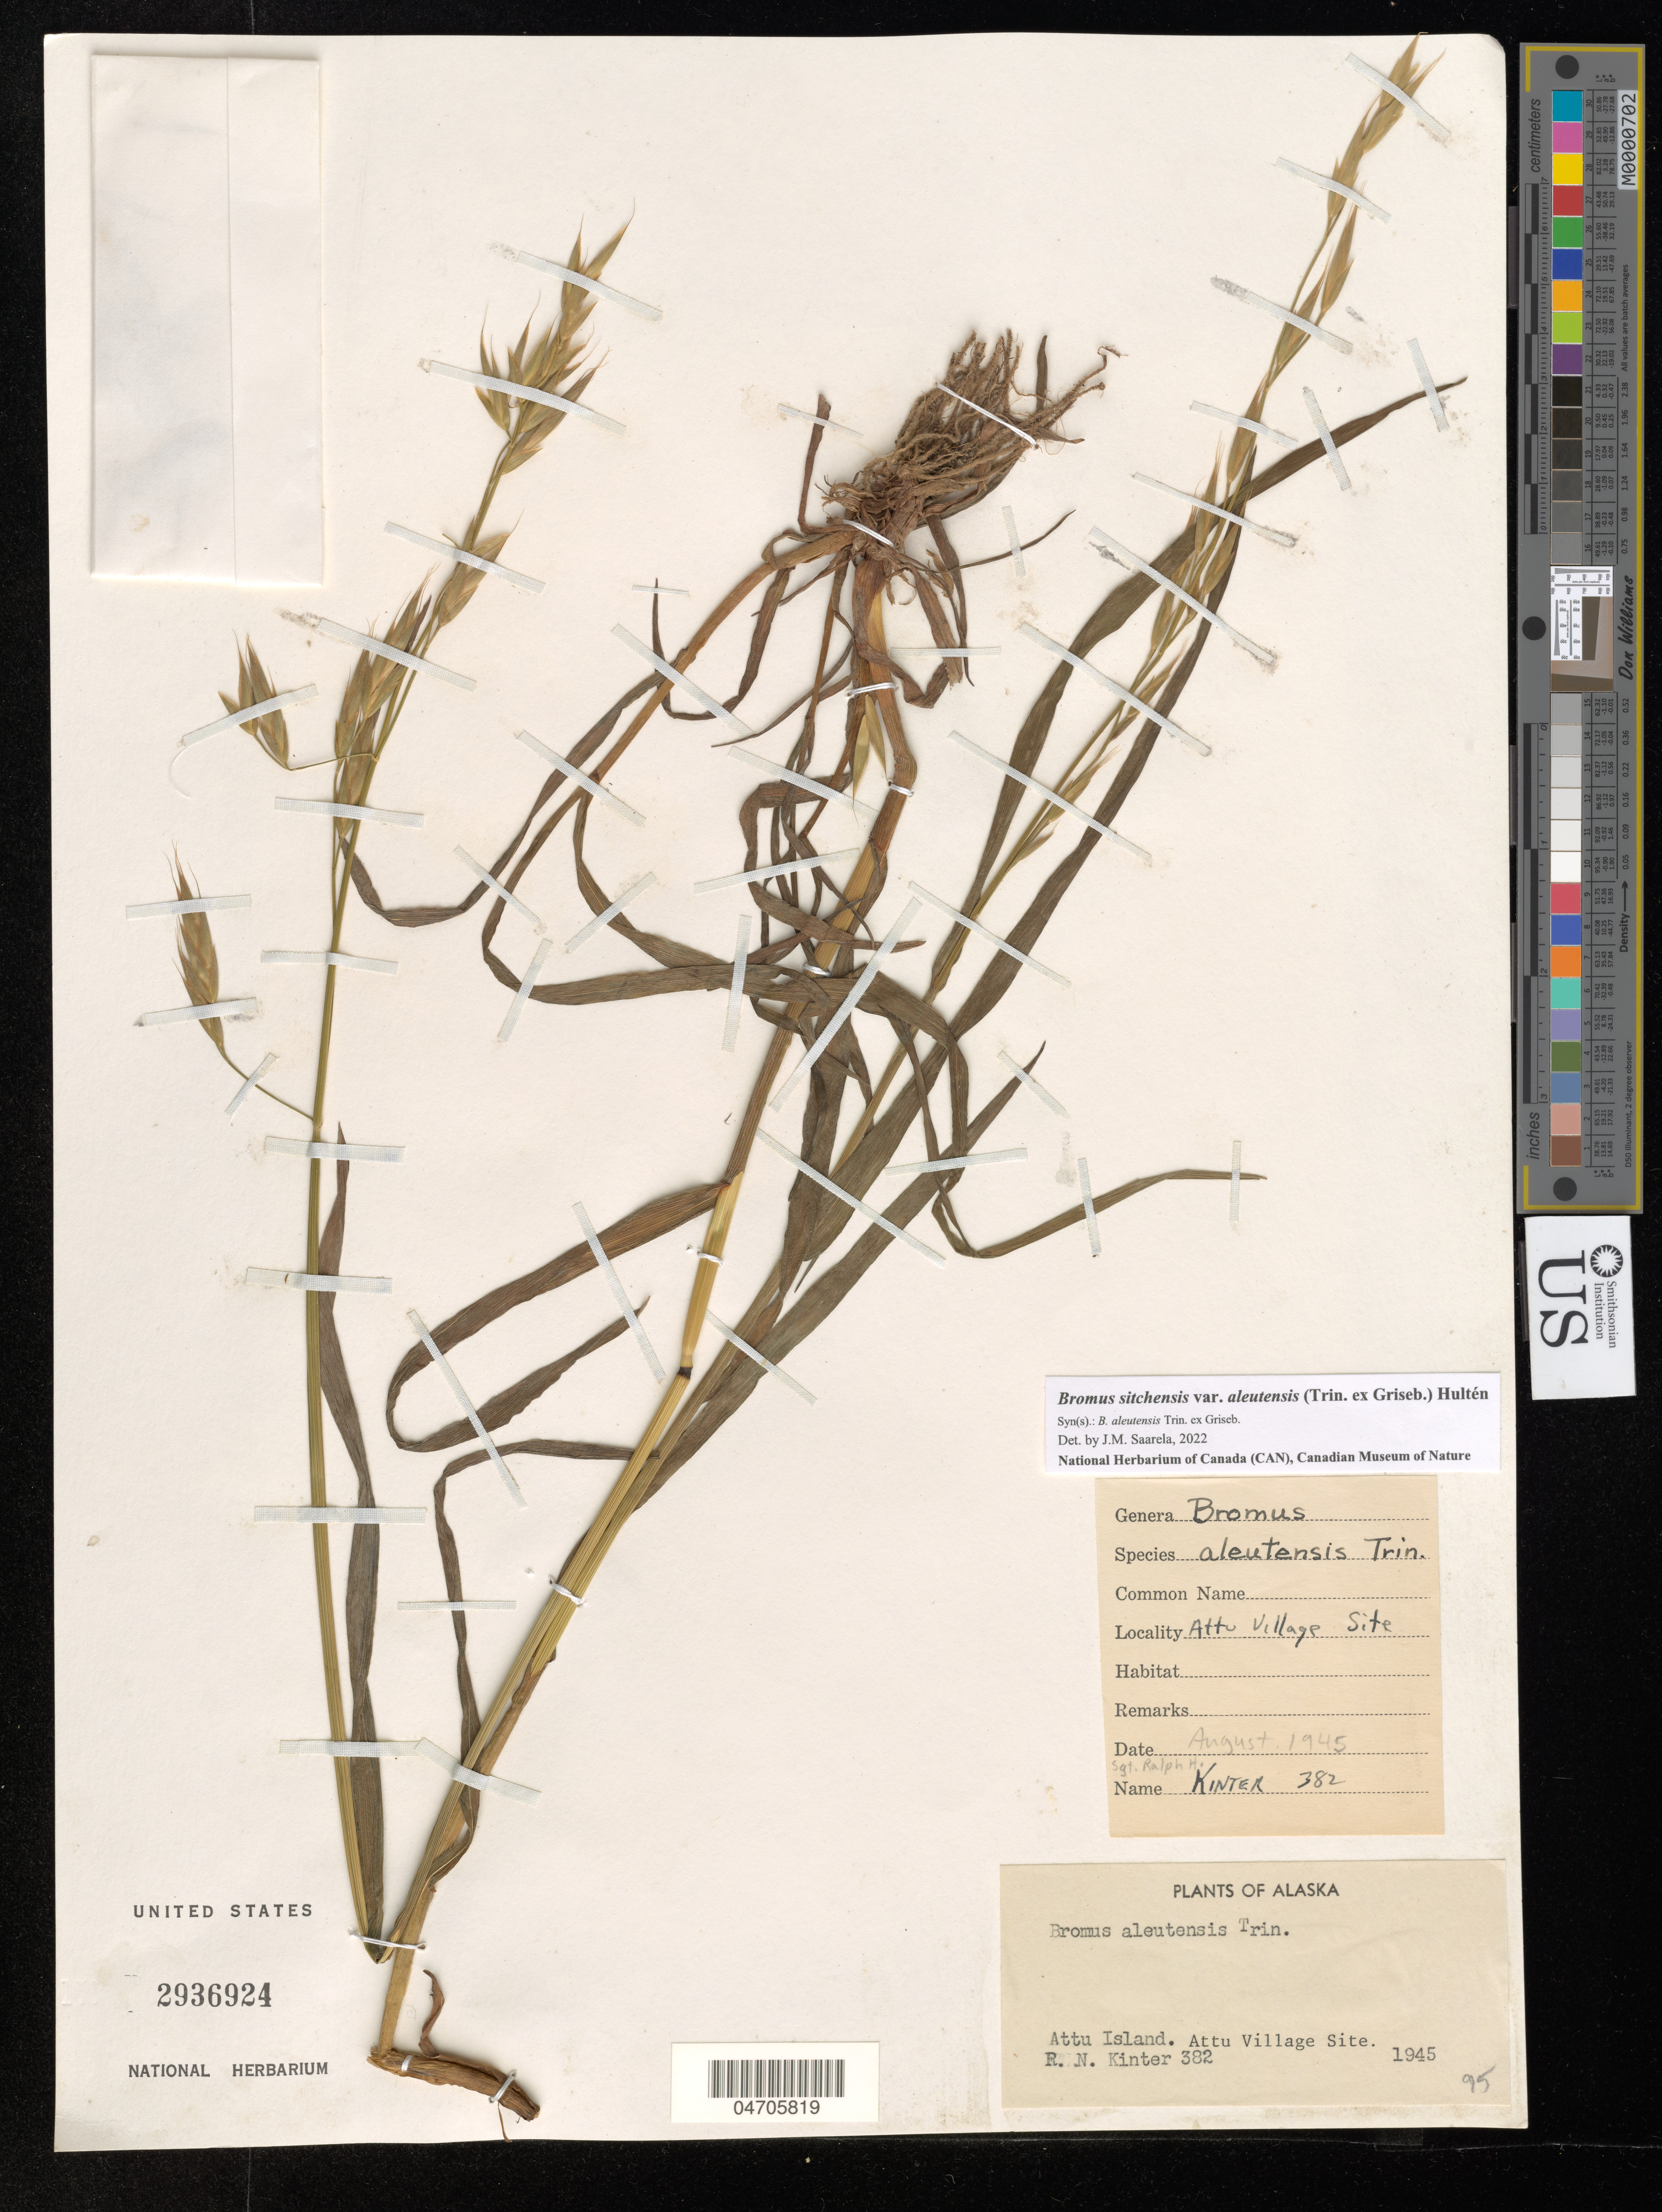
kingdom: Plantae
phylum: Tracheophyta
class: Liliopsida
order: Poales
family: Poaceae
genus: Bromus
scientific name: Bromus sitchensis var. polyanthus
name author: (Scribn. ex Shear) R.E. Brainerd & Otting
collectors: R. Kinter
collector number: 382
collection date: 1945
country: United States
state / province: Alaska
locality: Attu Island. Attu Village Site.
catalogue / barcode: US 2936924